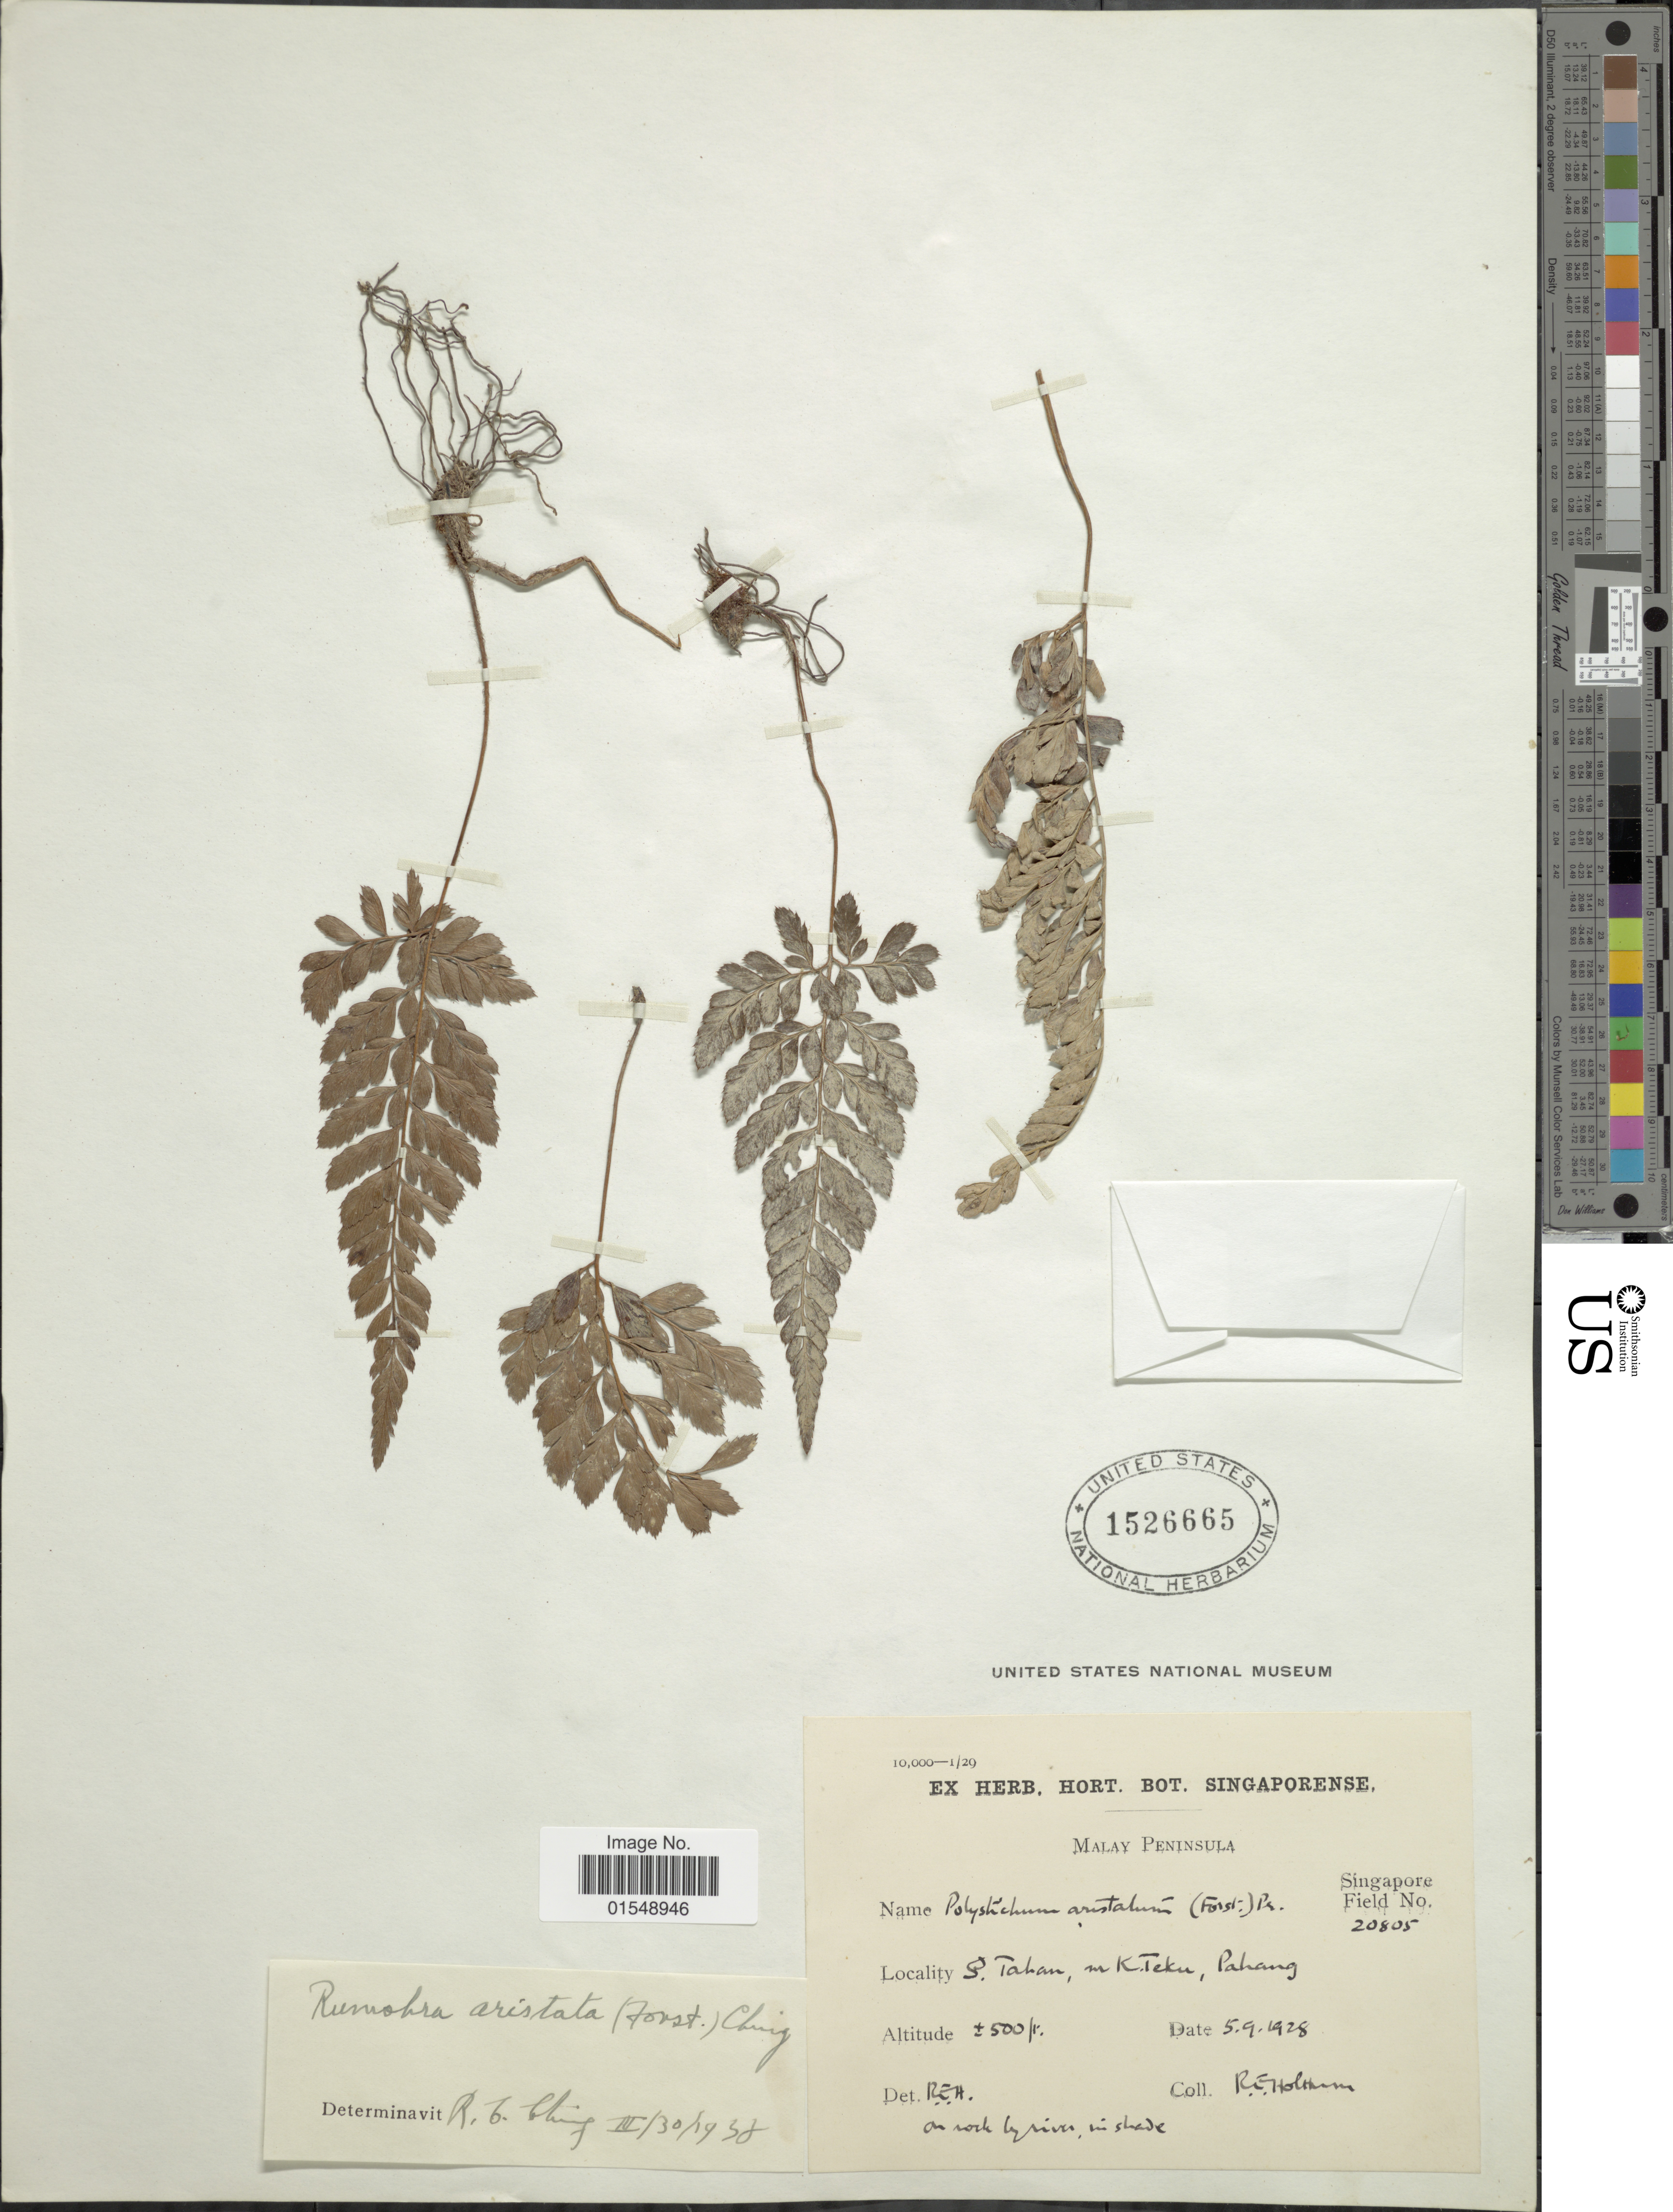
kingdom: Plantae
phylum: Tracheophyta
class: Polypodiopsida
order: Polypodiales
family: Dryopteridaceae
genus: Arachniodes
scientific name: Arachniodes aristata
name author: (G. Forst.) Tindale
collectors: R. Holhum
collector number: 20805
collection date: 1928-09-05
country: Malaysia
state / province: Pahang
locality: Malay Peninsula, S. Tahan, in K. Teku [interpreted]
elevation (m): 1524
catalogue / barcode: US 1526665